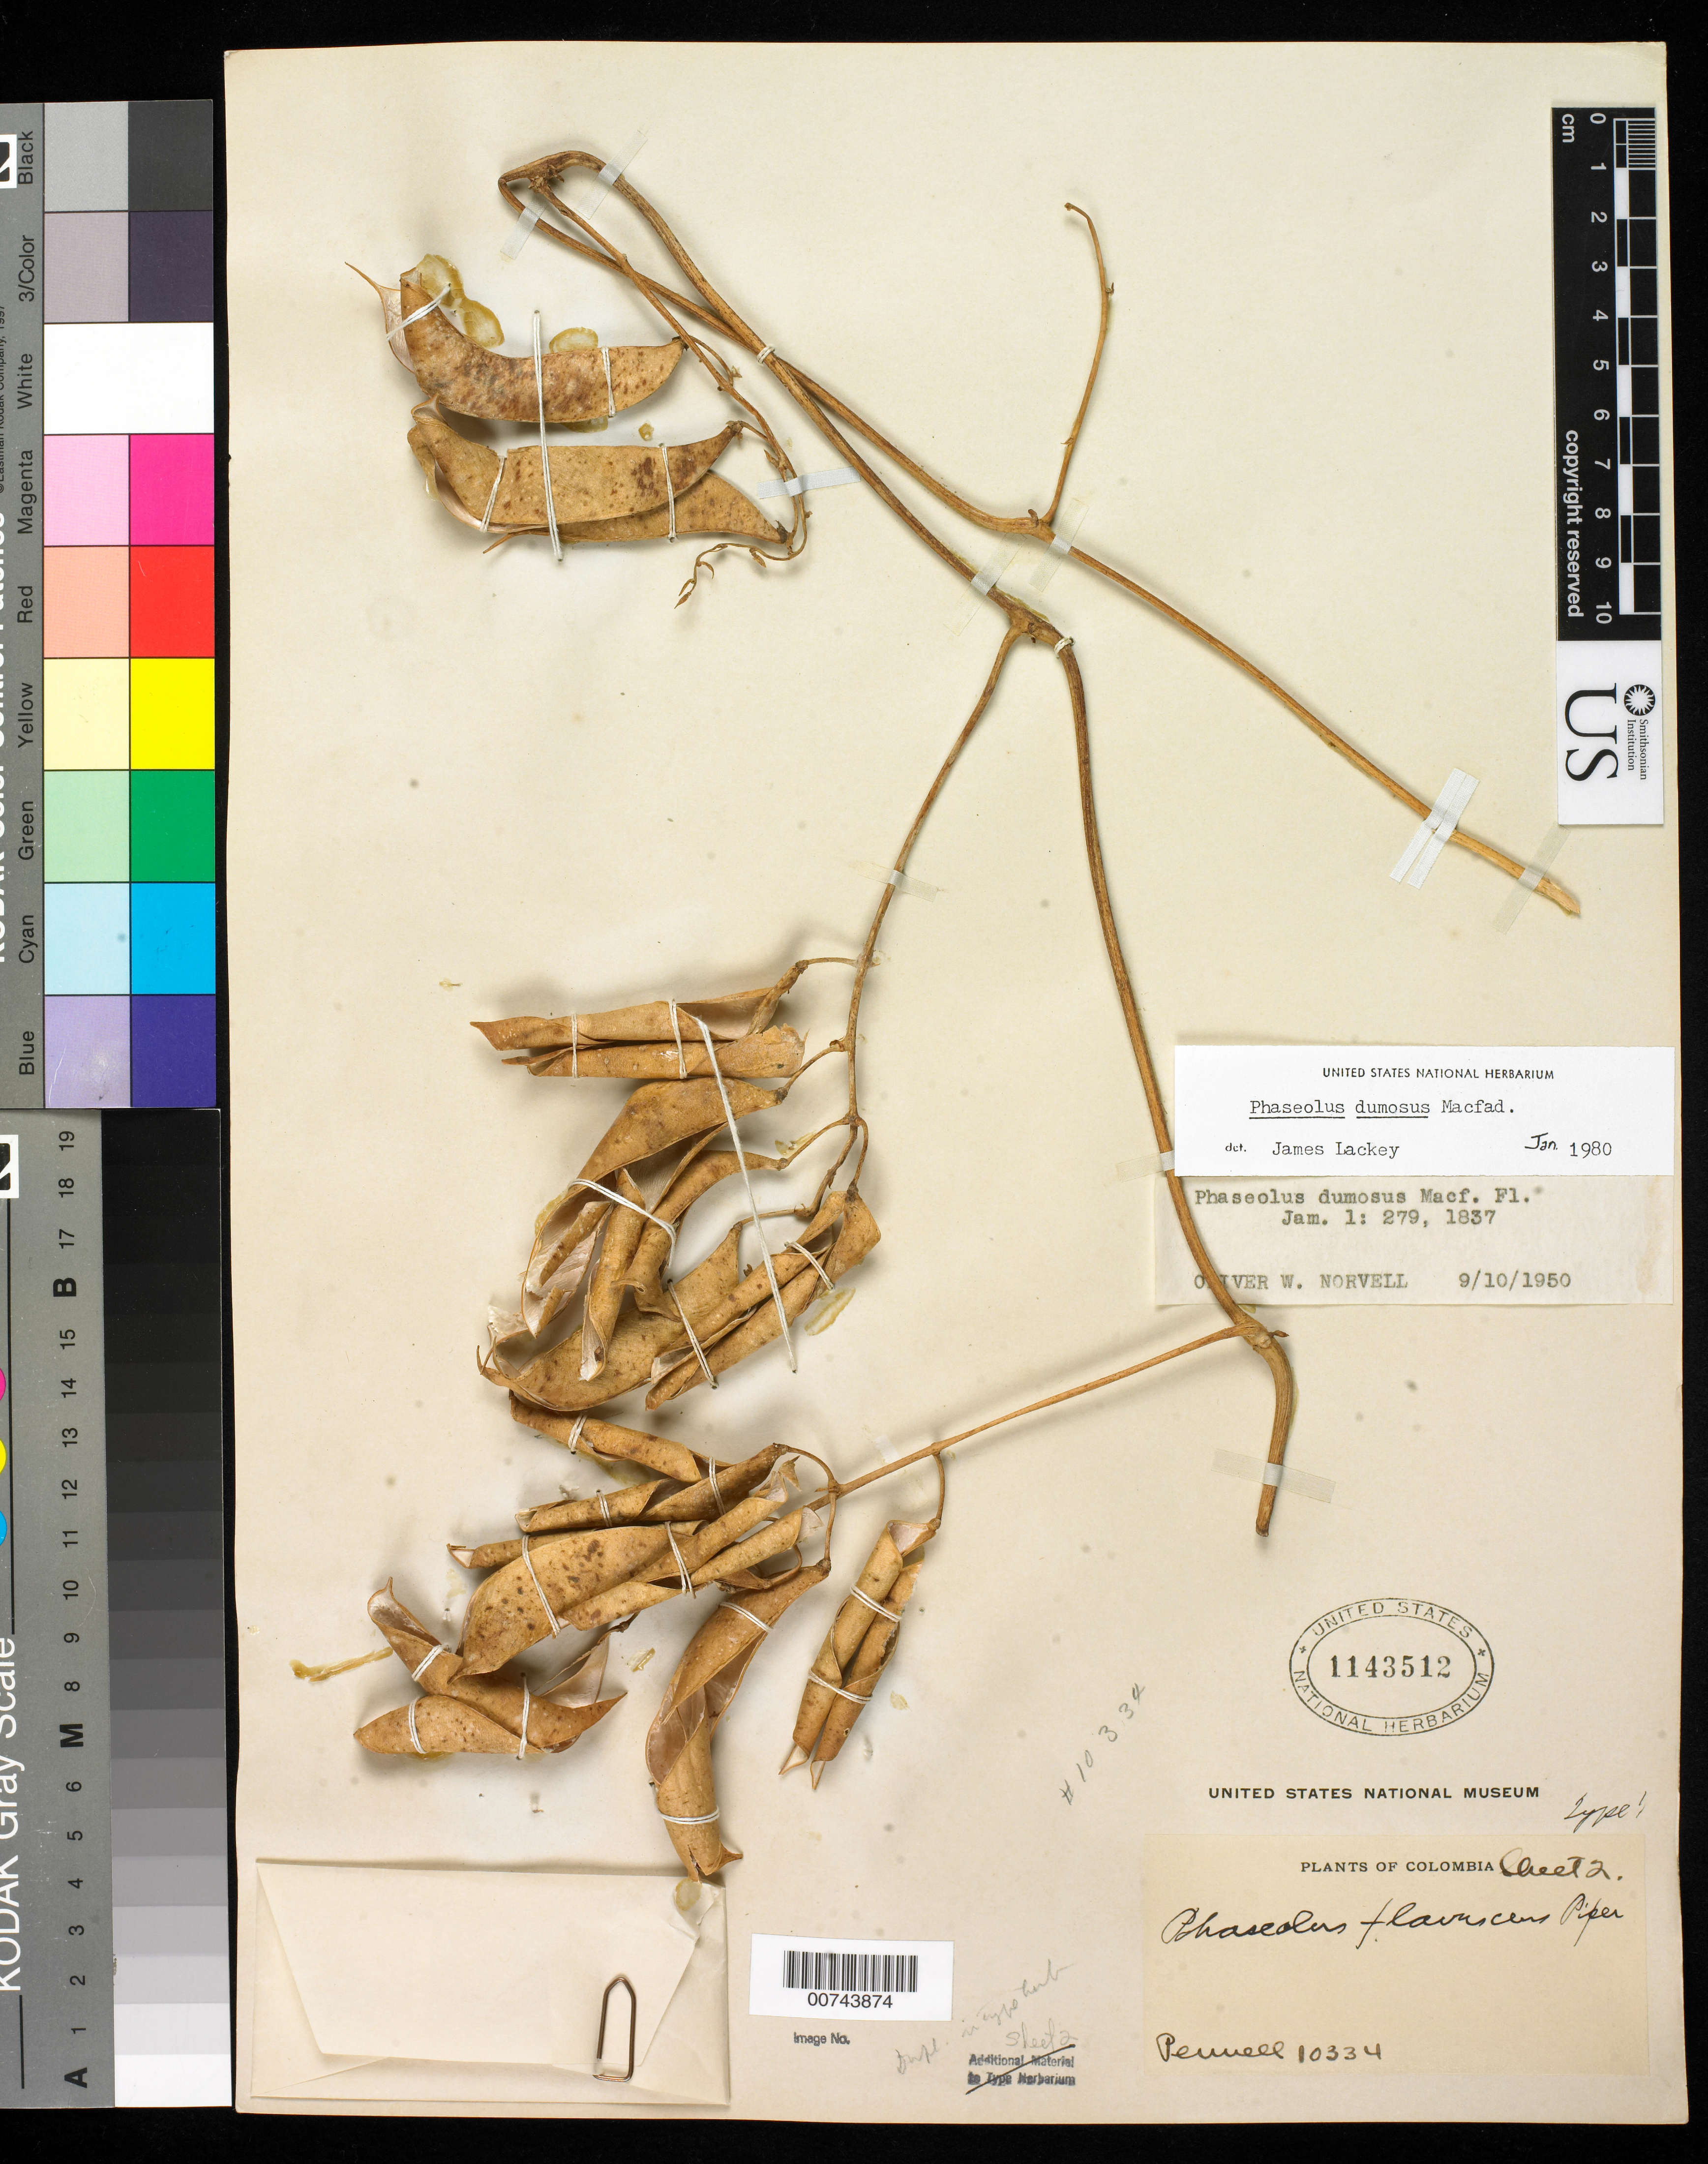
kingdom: Plantae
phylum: Tracheophyta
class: Magnoliopsida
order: Fabales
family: Fabaceae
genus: Phaseolus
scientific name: Phaseolus flavescens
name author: Piper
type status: Isotype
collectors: F. W. Pennell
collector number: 10334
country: Colombia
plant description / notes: Holotype on 2 sheets? Protologue cites only USNH 01143511 (explicitly by sheet number) as "type", but USNH 01143512 is annotated "sheet 2" and also as "type".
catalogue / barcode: US 1143512